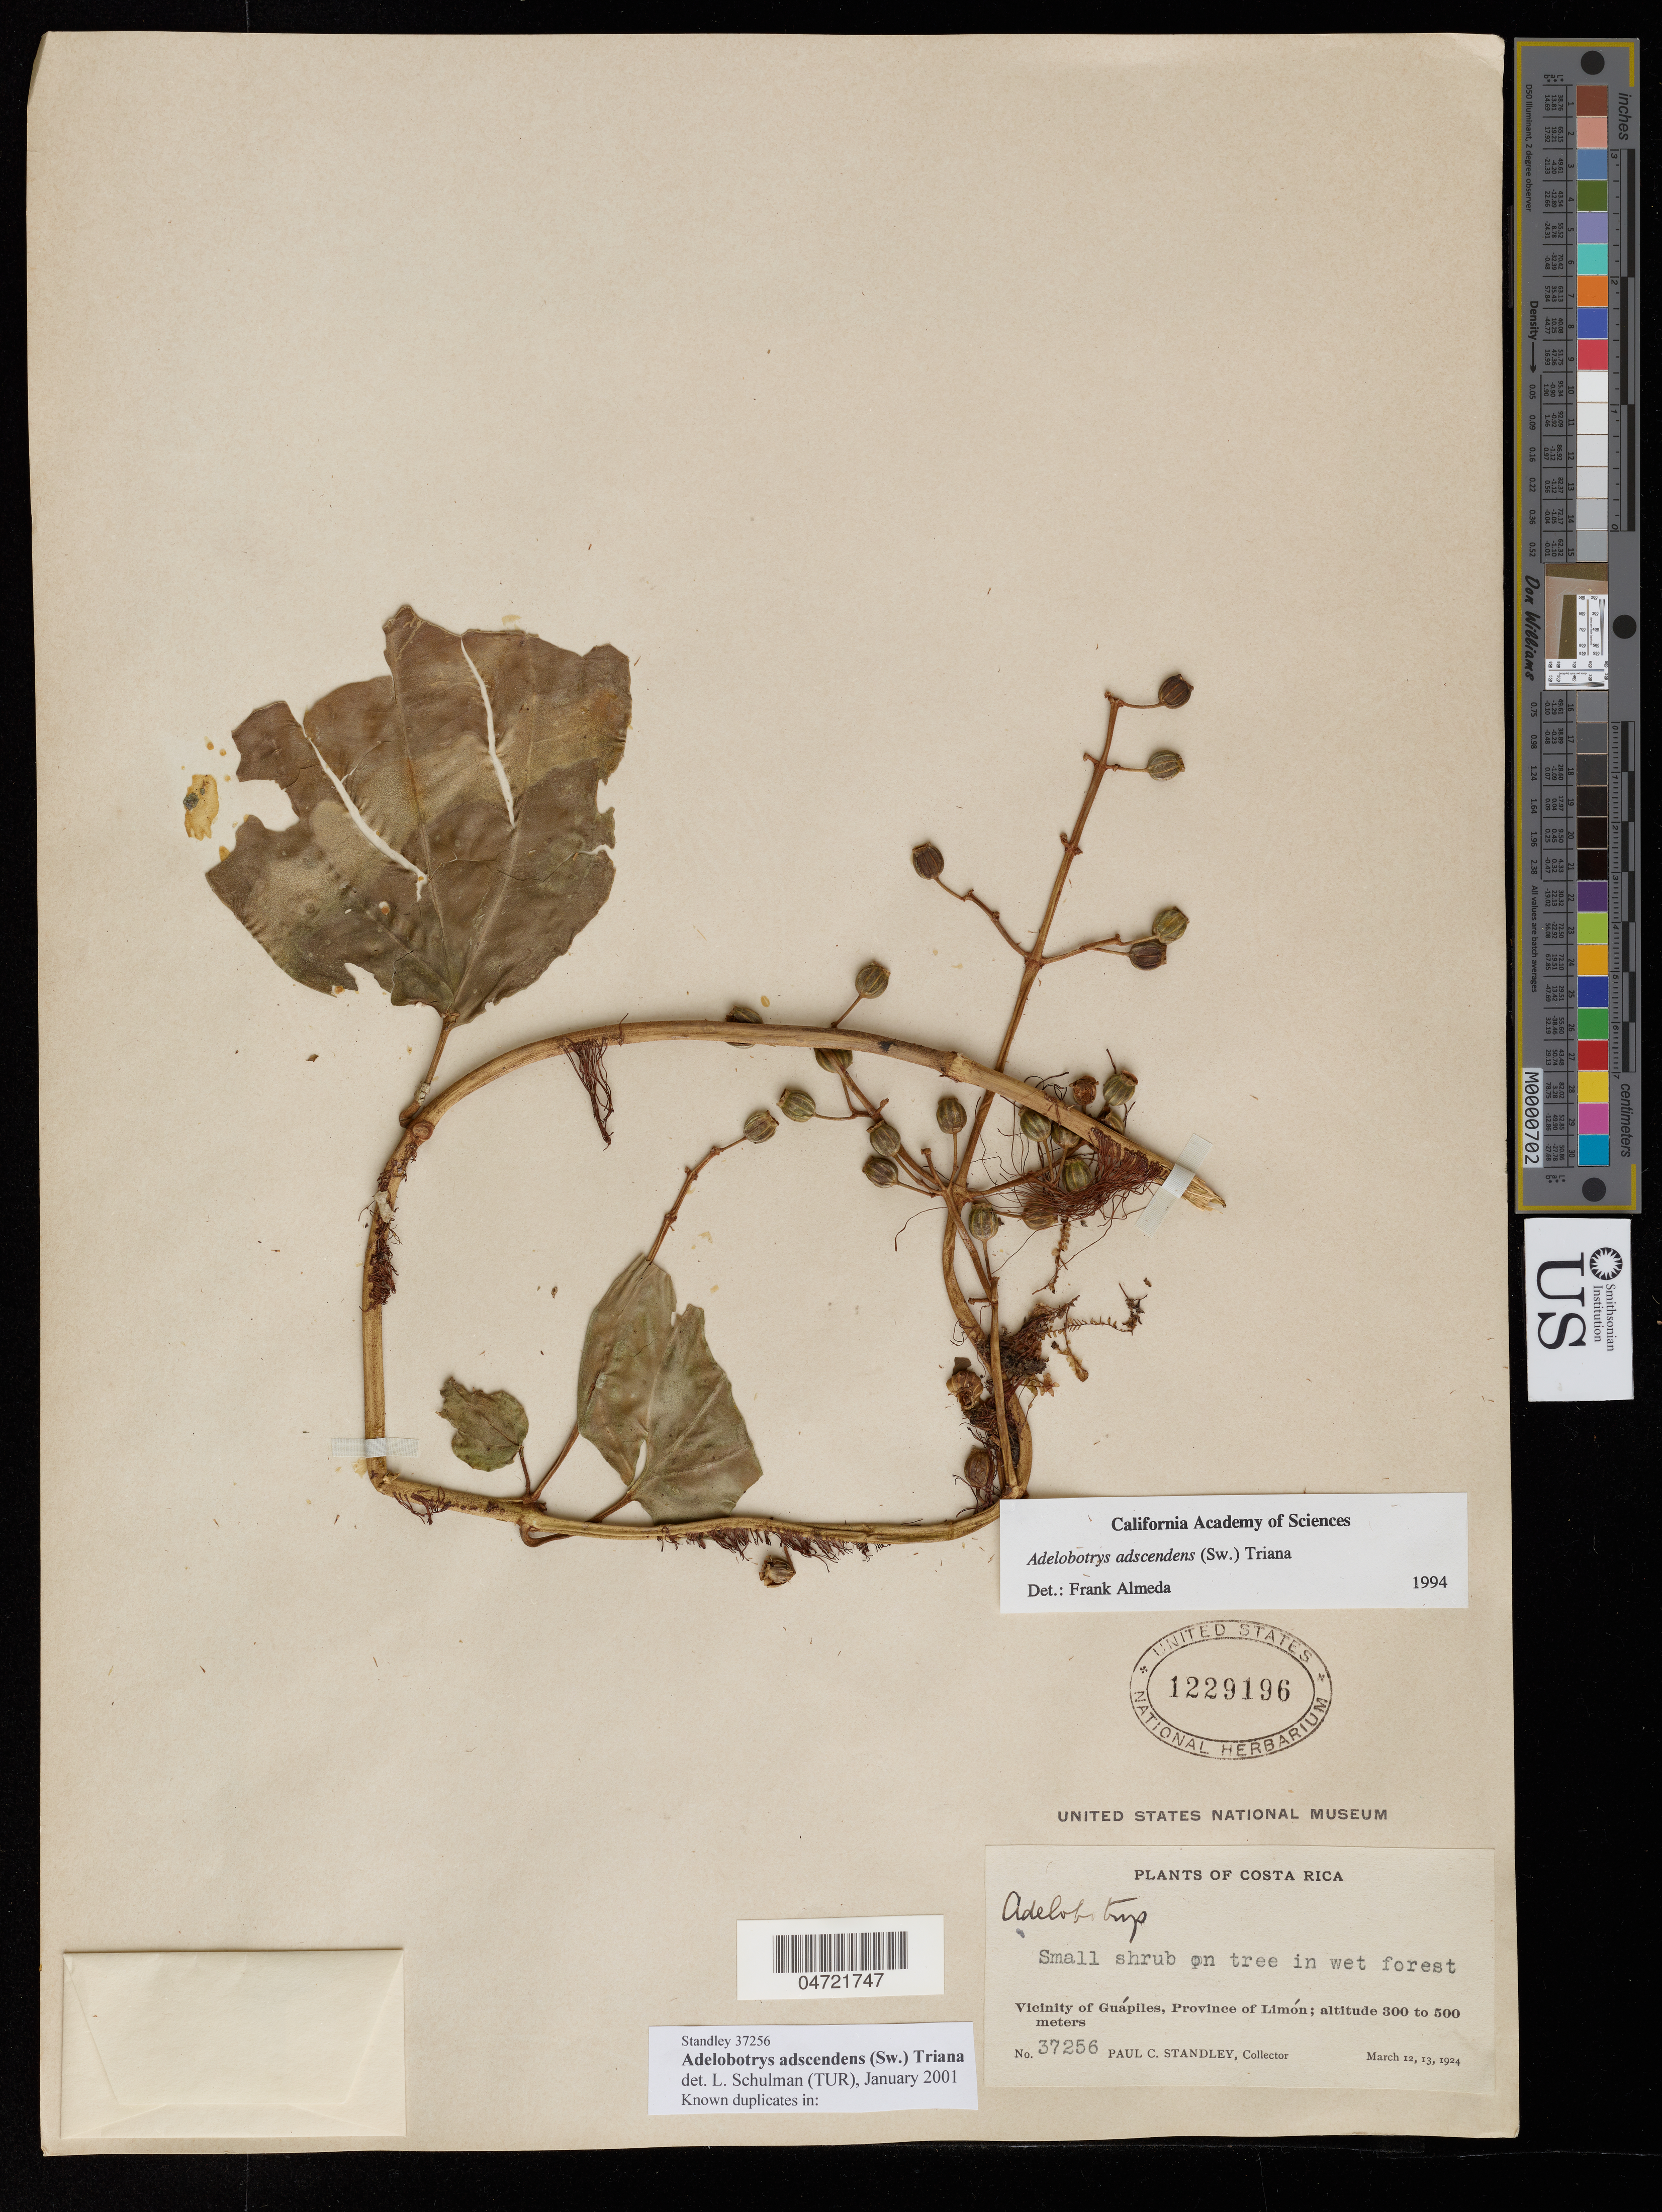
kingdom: Plantae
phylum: Tracheophyta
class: Magnoliopsida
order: Myrtales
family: Melastomataceae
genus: Adelobotrys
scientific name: Adelobotrys adscendens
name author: (Sw.) Triana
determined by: Schulman, Leif, (TUR), University of Turku (FINLAND)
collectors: P. C. Standley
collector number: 37256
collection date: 1924-03-12/1924-03-13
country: Costa Rica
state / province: Limón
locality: Vicinity of Guapiles.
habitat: In wet forest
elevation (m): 300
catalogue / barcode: US 1229196